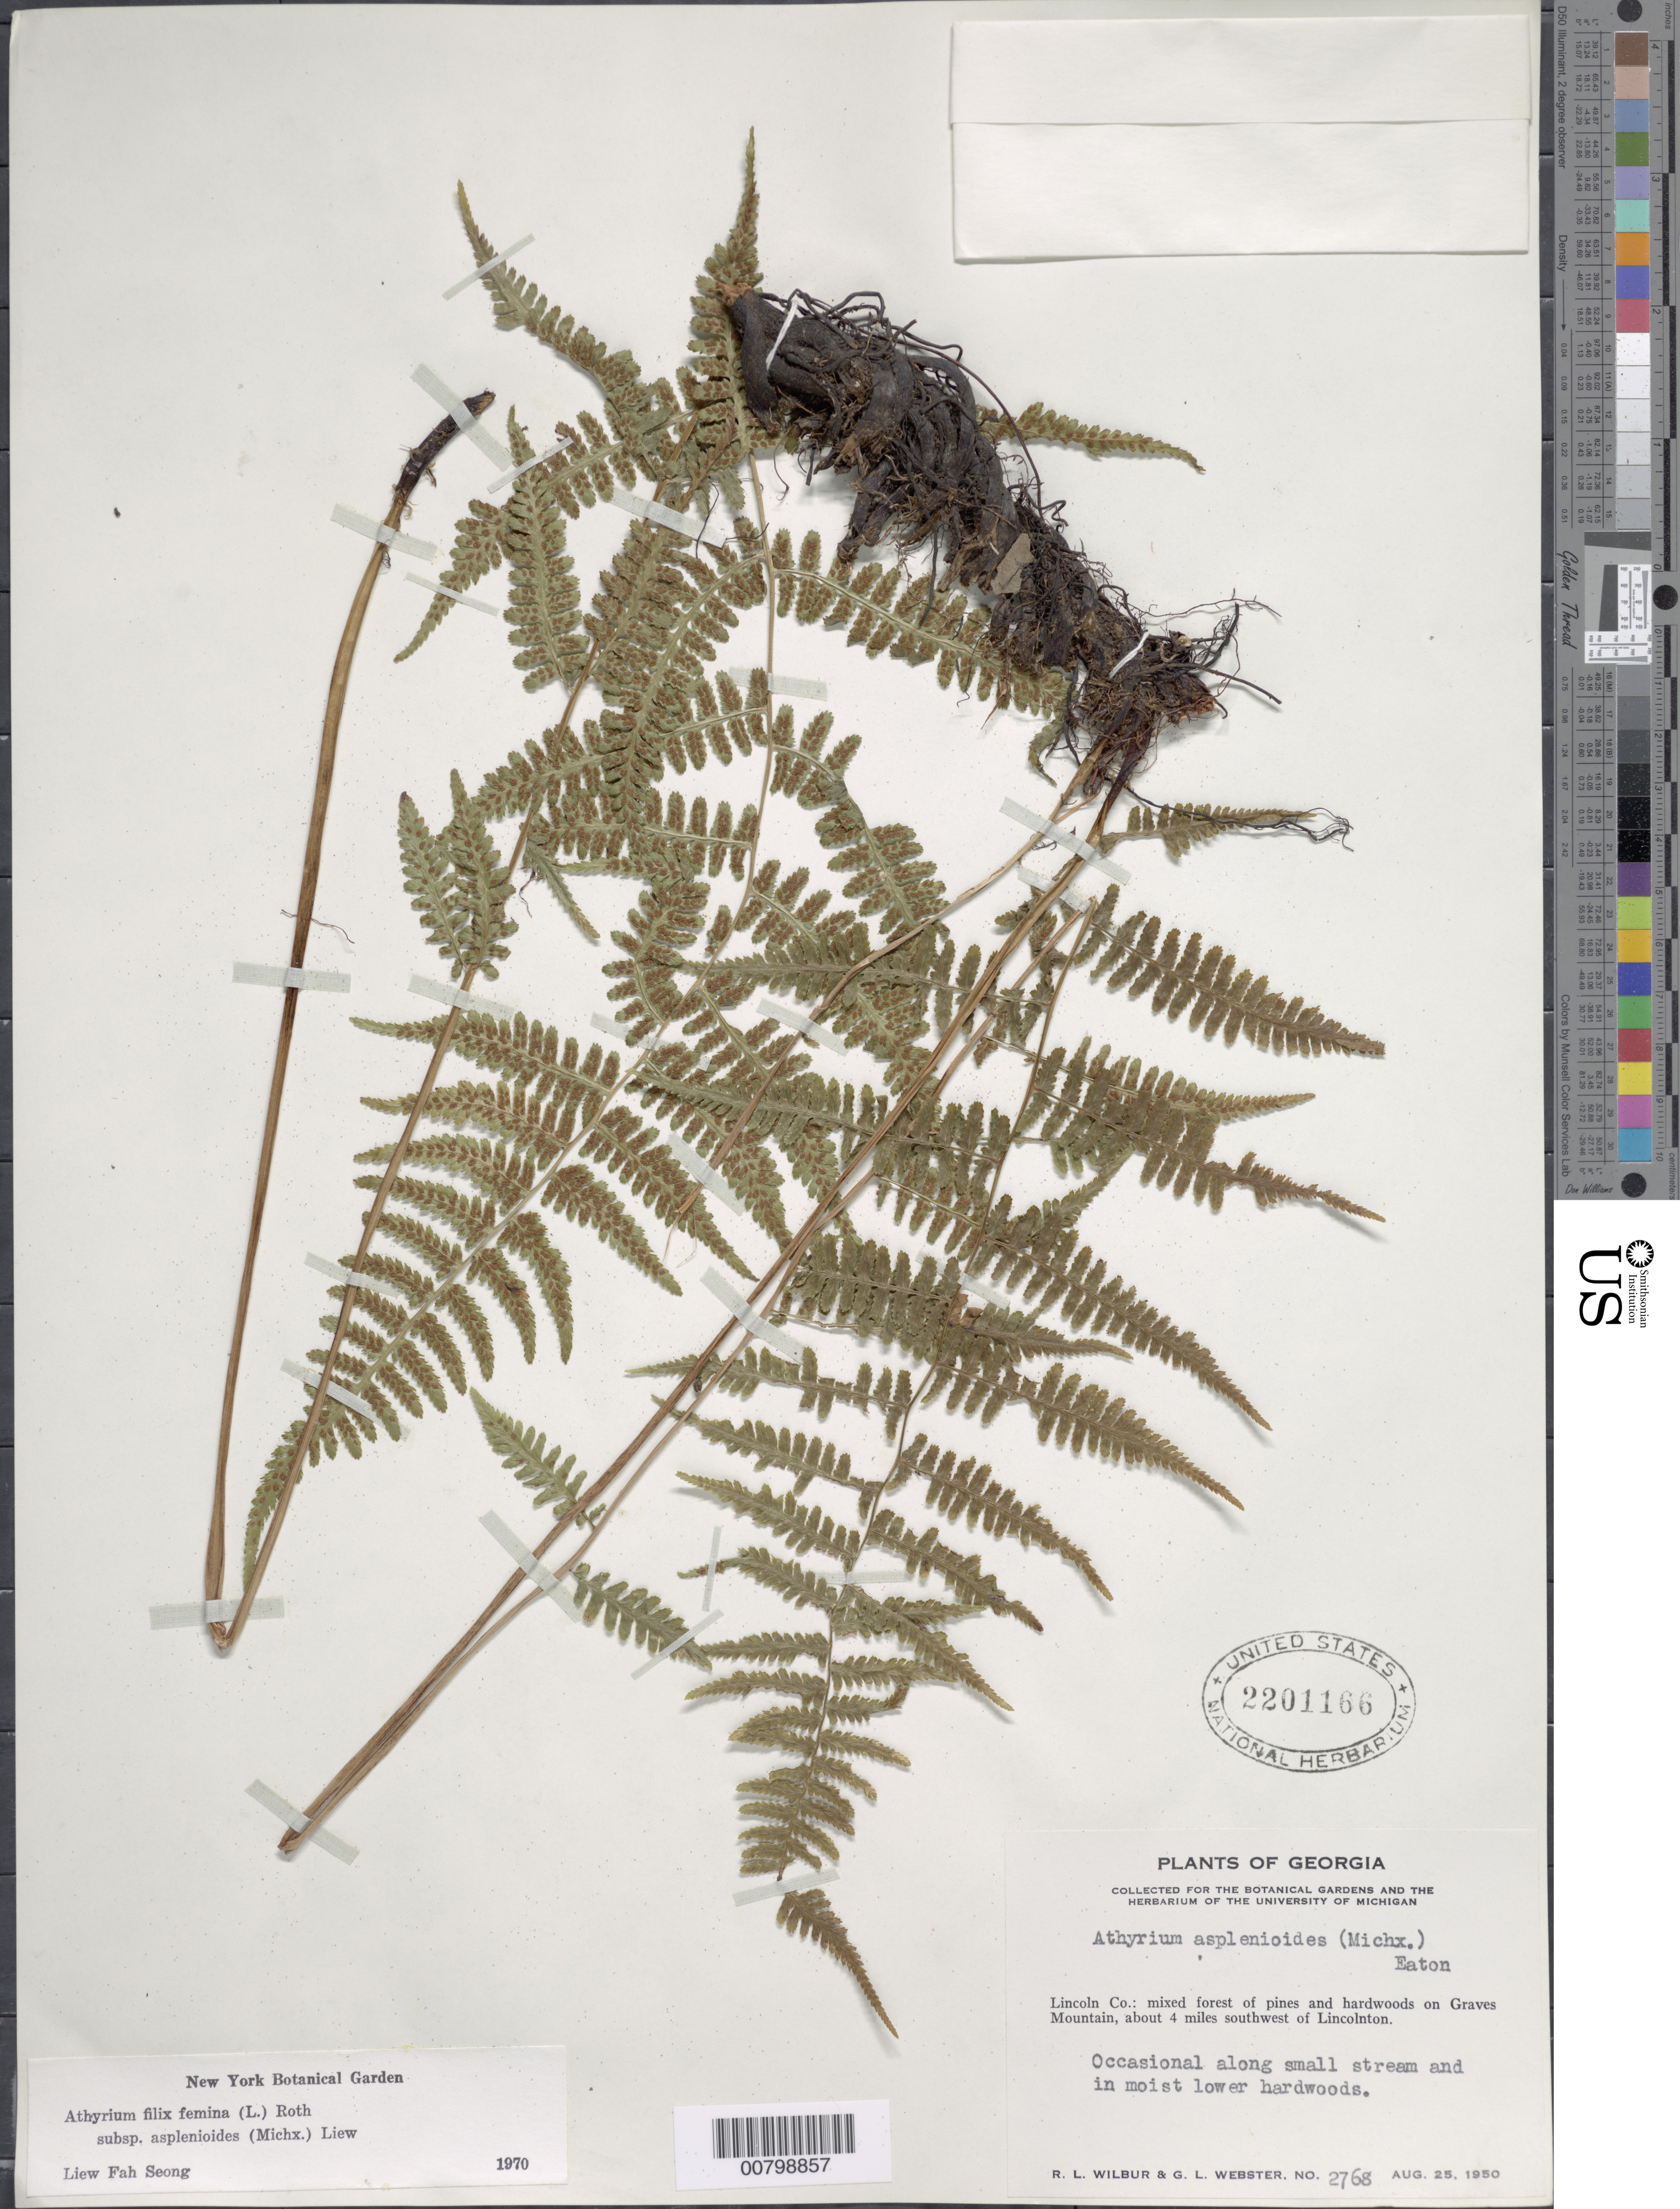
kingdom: Plantae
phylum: Tracheophyta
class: Polypodiopsida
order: Polypodiales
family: Athyriaceae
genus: Athyrium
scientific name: Athyrium filix-femina subsp. asplenioides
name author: (Michx.) Hultén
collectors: R. L. Wilbur & G. L. Webster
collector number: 2768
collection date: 1950-08-25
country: United States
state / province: Georgia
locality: Lincoln Co.: mixed forest of pines and hardwoods on Graves Mountain, about 4 miles southwest of Lincolnton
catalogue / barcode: US 2201166